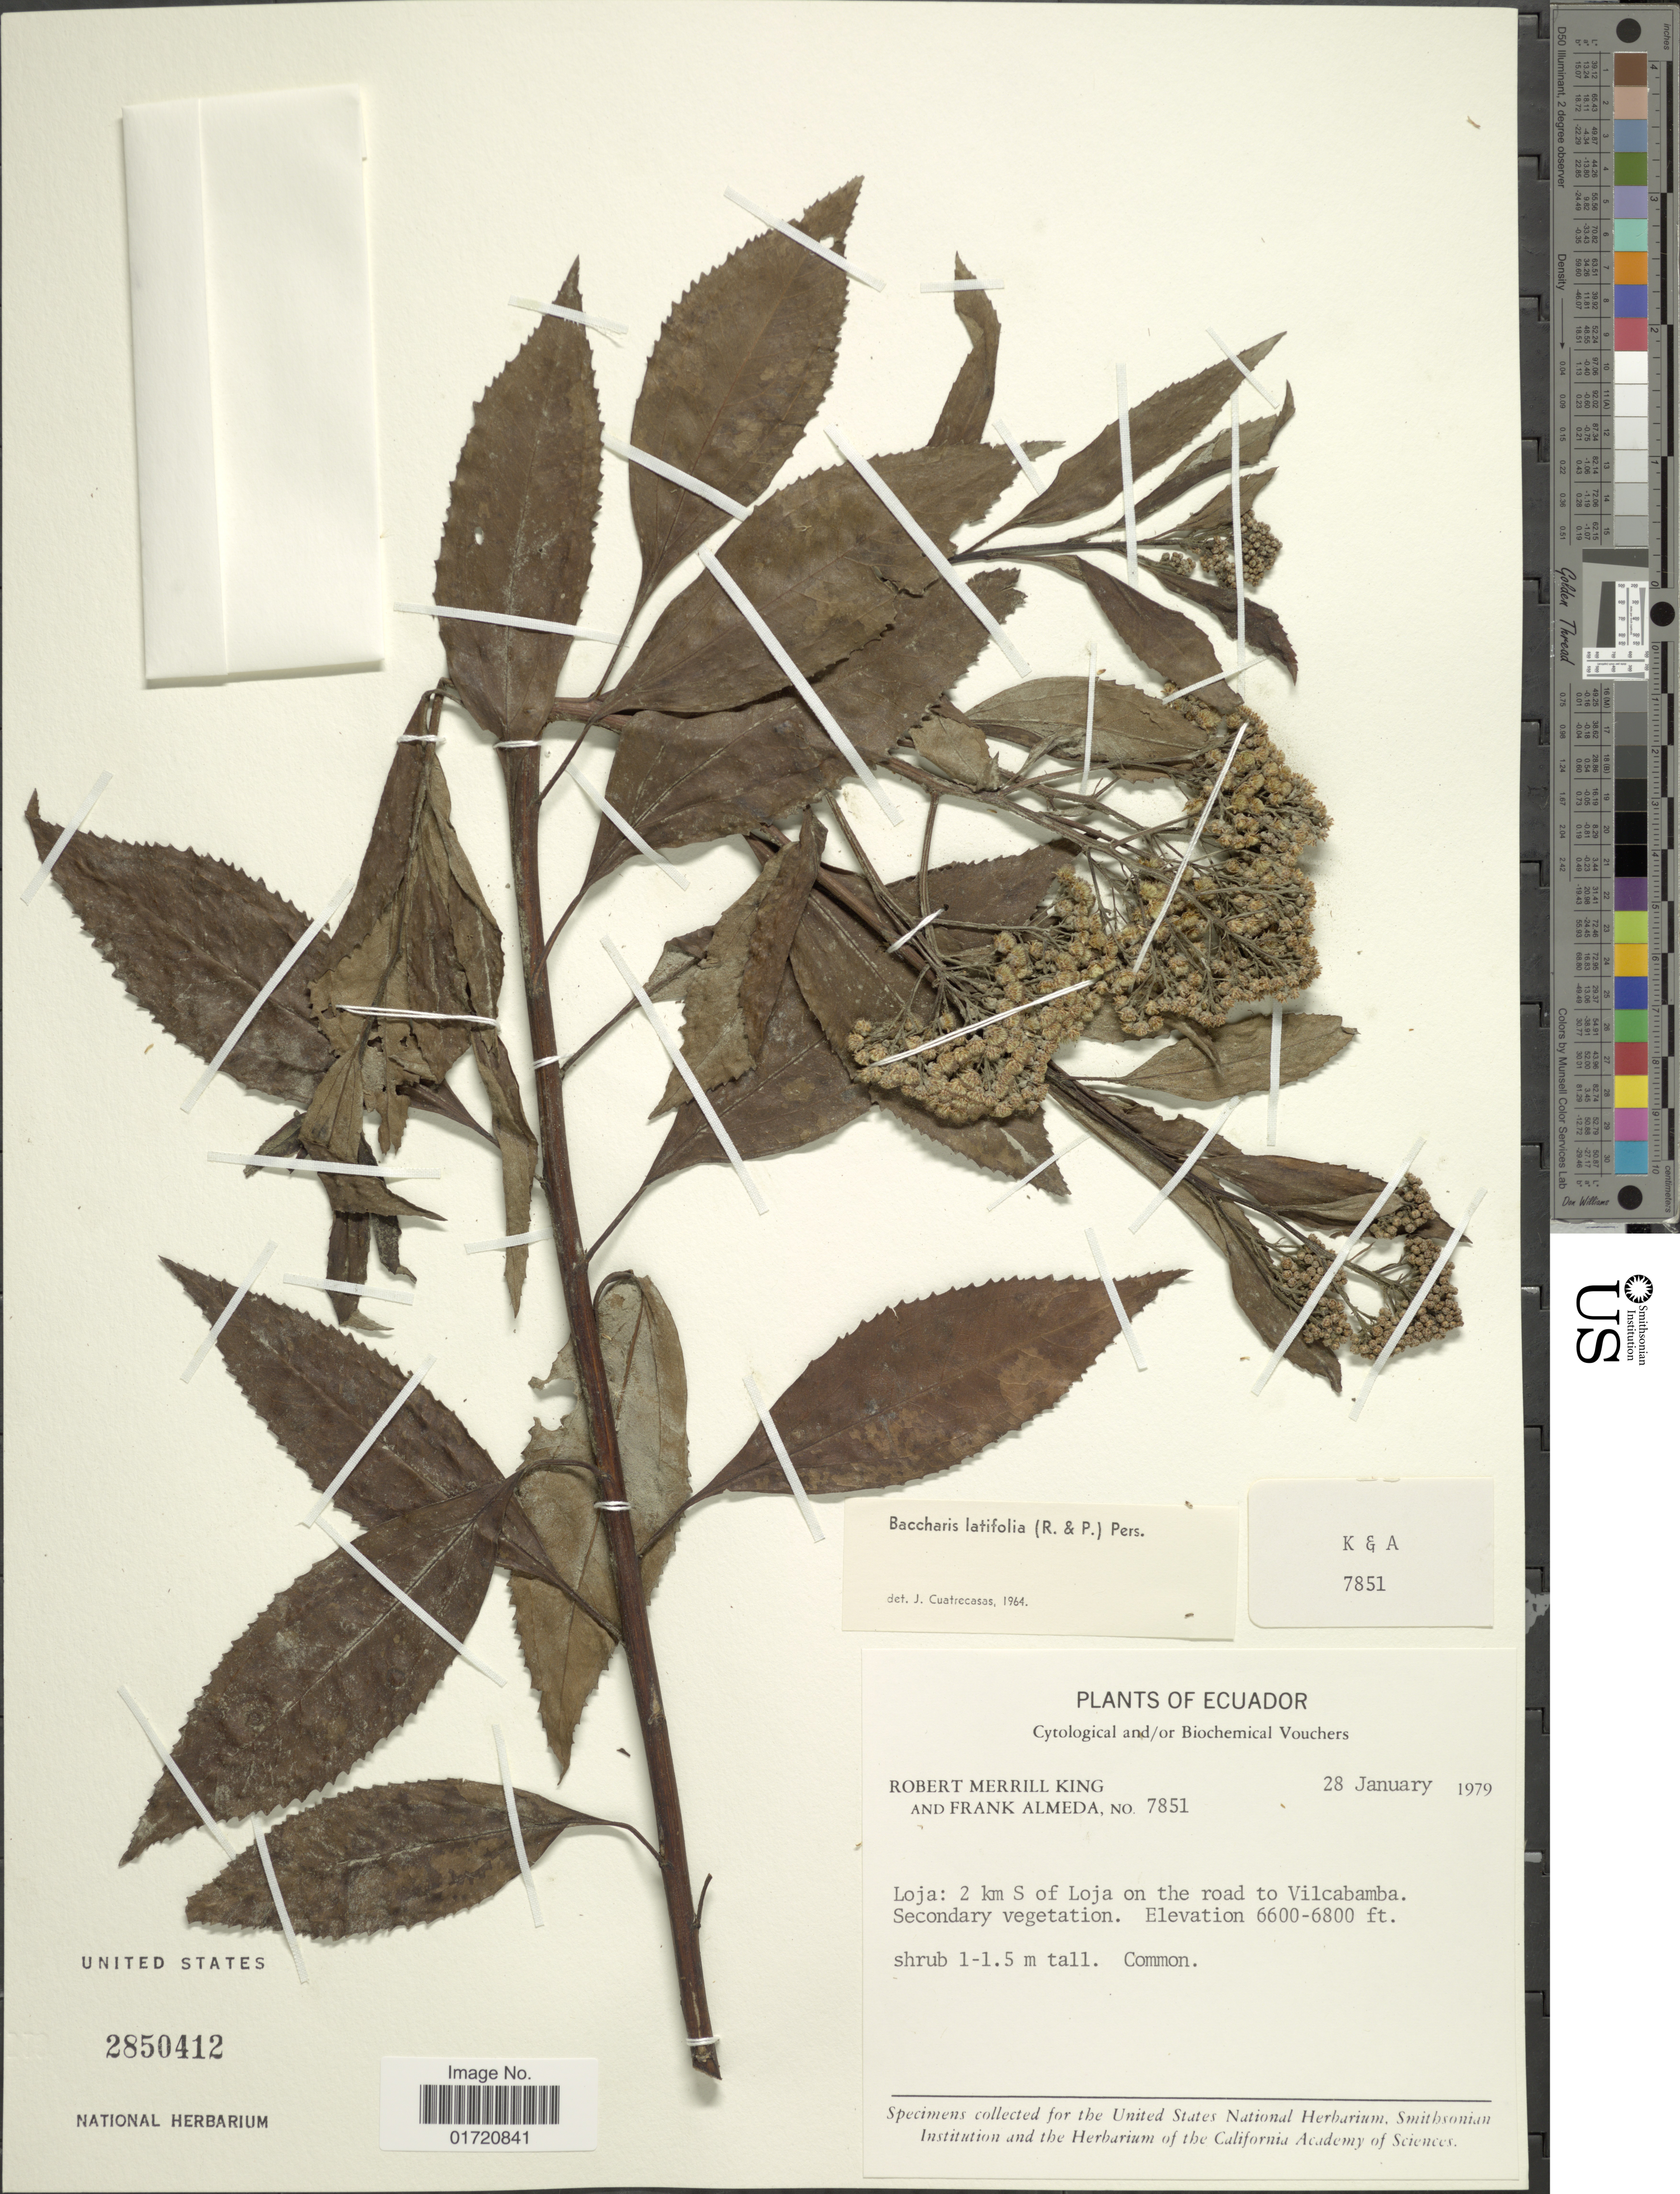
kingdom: Plantae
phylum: Tracheophyta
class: Magnoliopsida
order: Asterales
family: Asteraceae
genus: Baccharis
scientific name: Baccharis latifolia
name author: (Ruiz & Pav.) Pers.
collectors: R. M. King & F. Almeda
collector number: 7851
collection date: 1979-01-28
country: Ecuador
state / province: Loja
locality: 2 km S of Loja on the road to Vilcabamba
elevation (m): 6600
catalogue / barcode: US 2850412